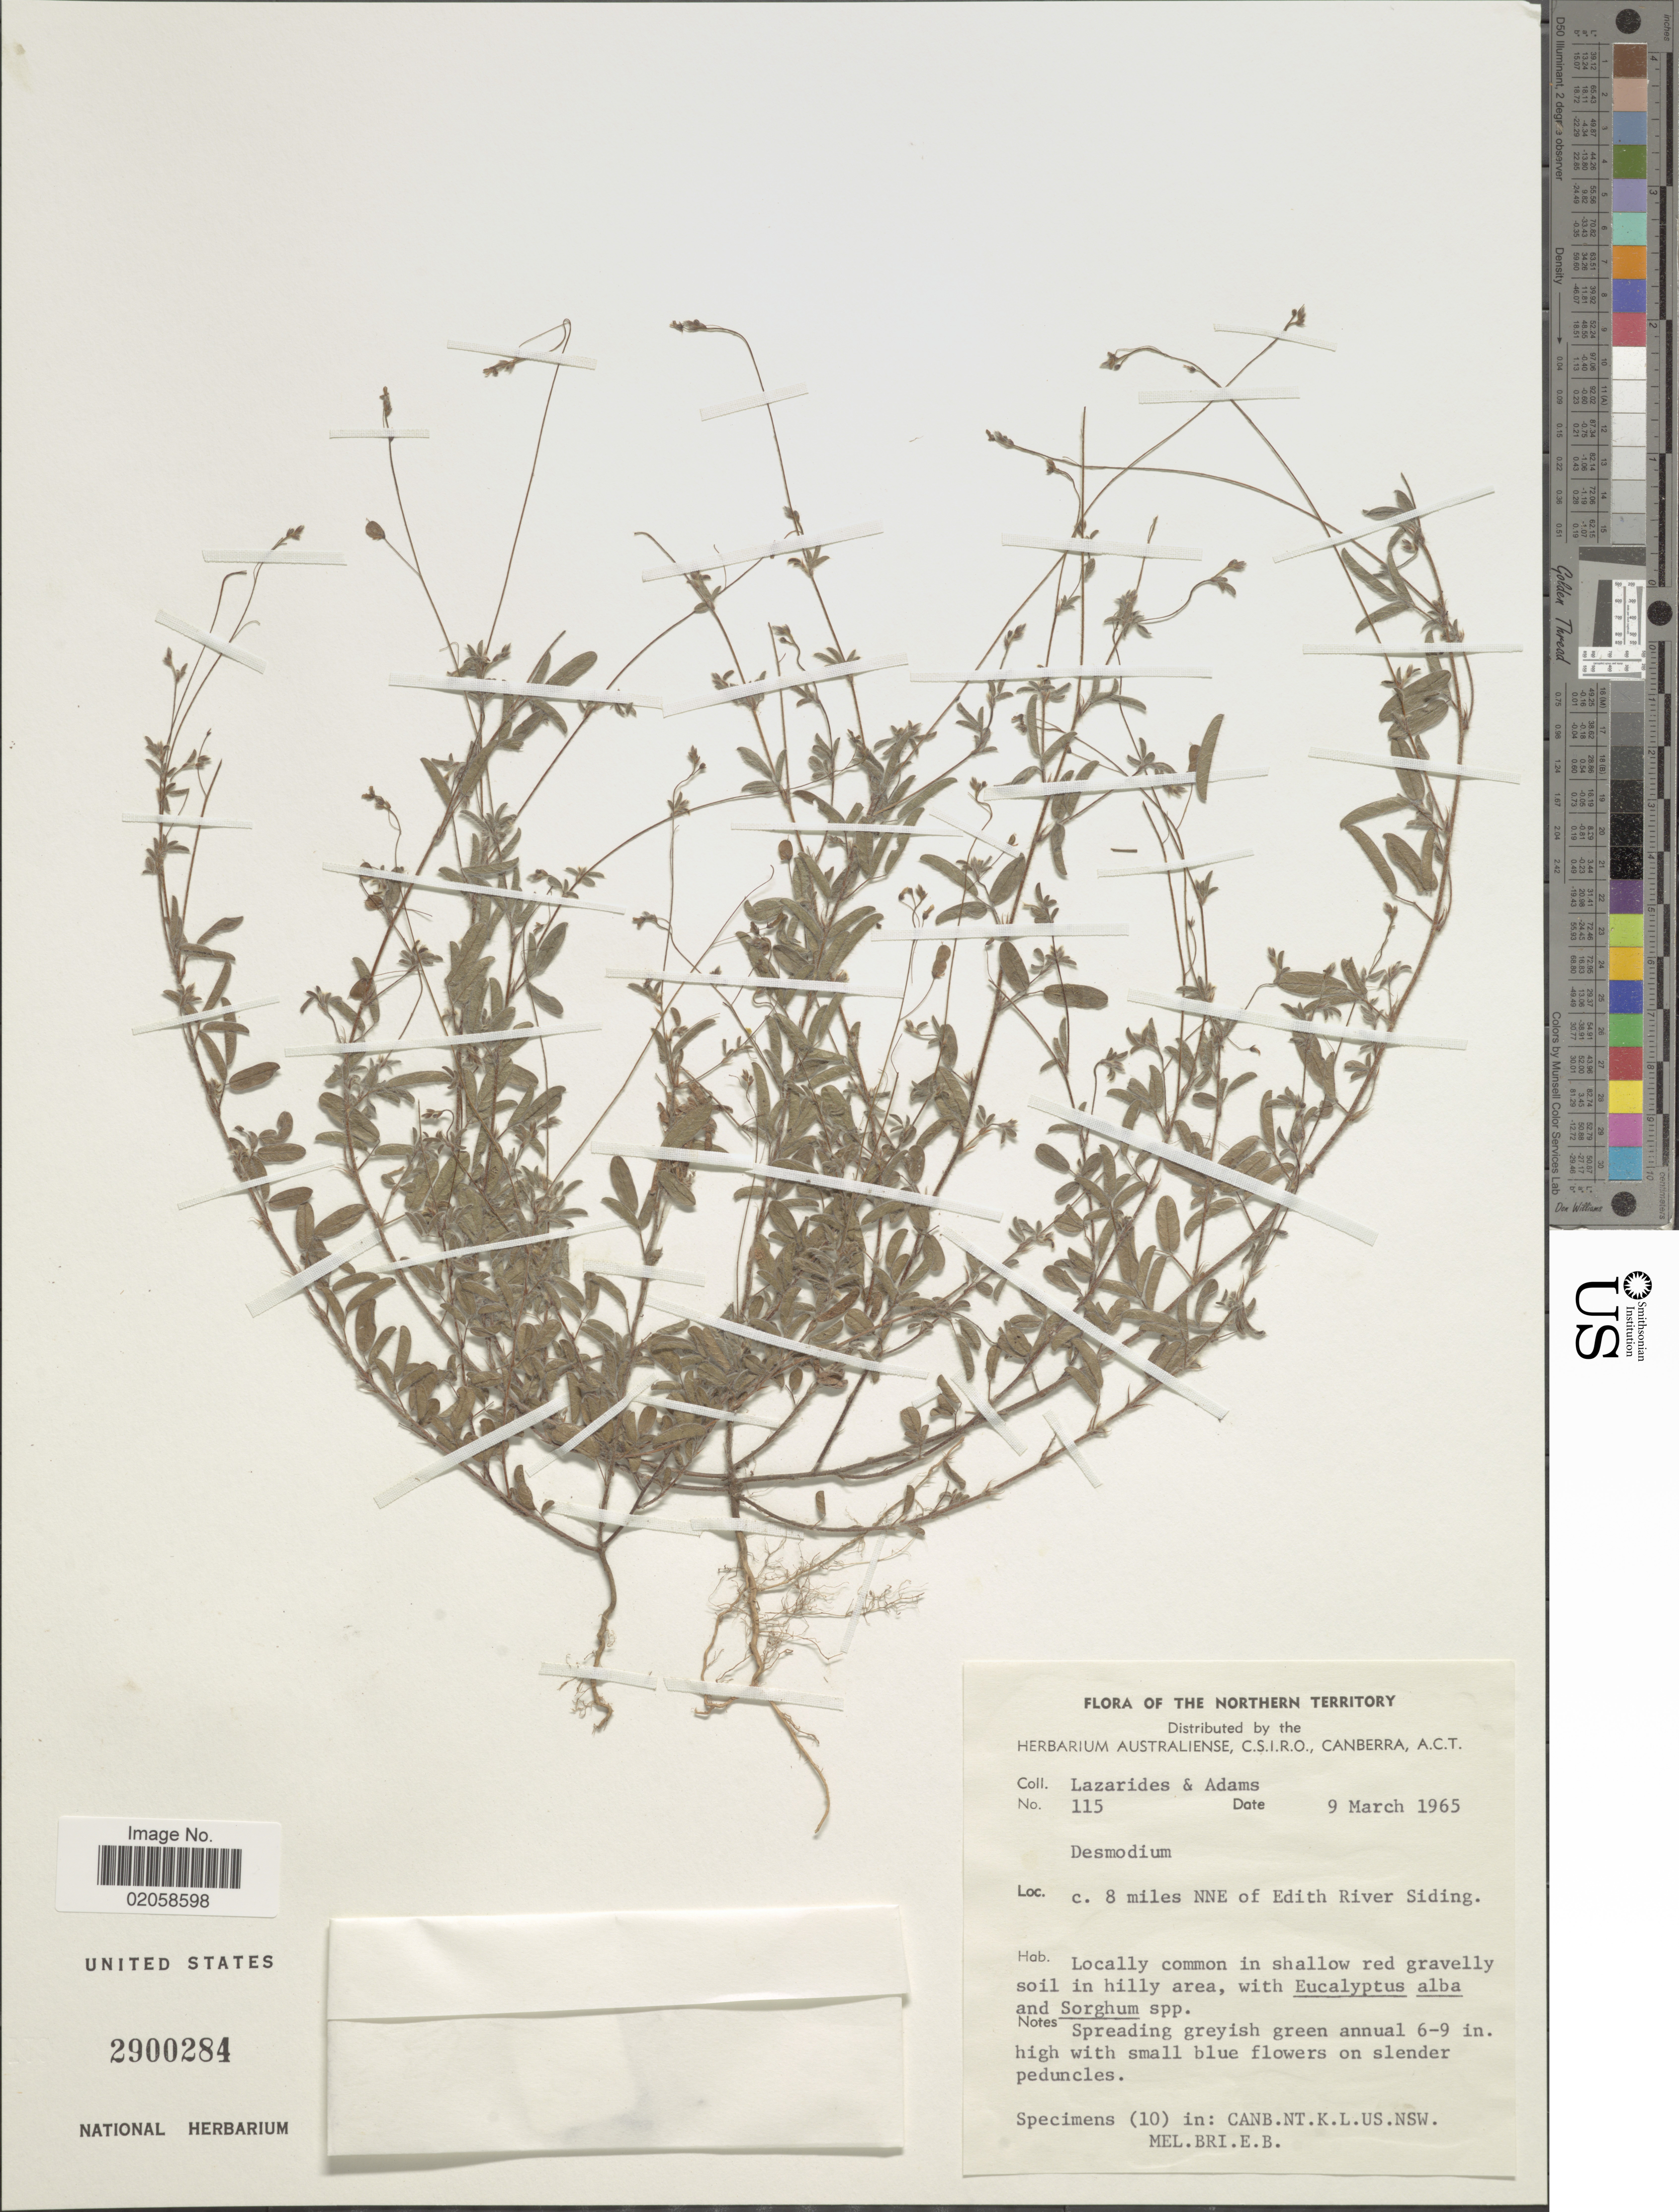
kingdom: Plantae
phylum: Tracheophyta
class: Magnoliopsida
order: Fabales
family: Fabaceae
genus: Grona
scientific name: Grona glareosa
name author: (Pedley) H. Ohashi & K. Ohashi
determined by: Barrett, R. L.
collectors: M. Lazarides & Adams, --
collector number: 115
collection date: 1965-03-09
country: Australia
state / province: Northern Territory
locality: C. 8 miles of NNE of Edith River Siding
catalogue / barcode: US 2900284